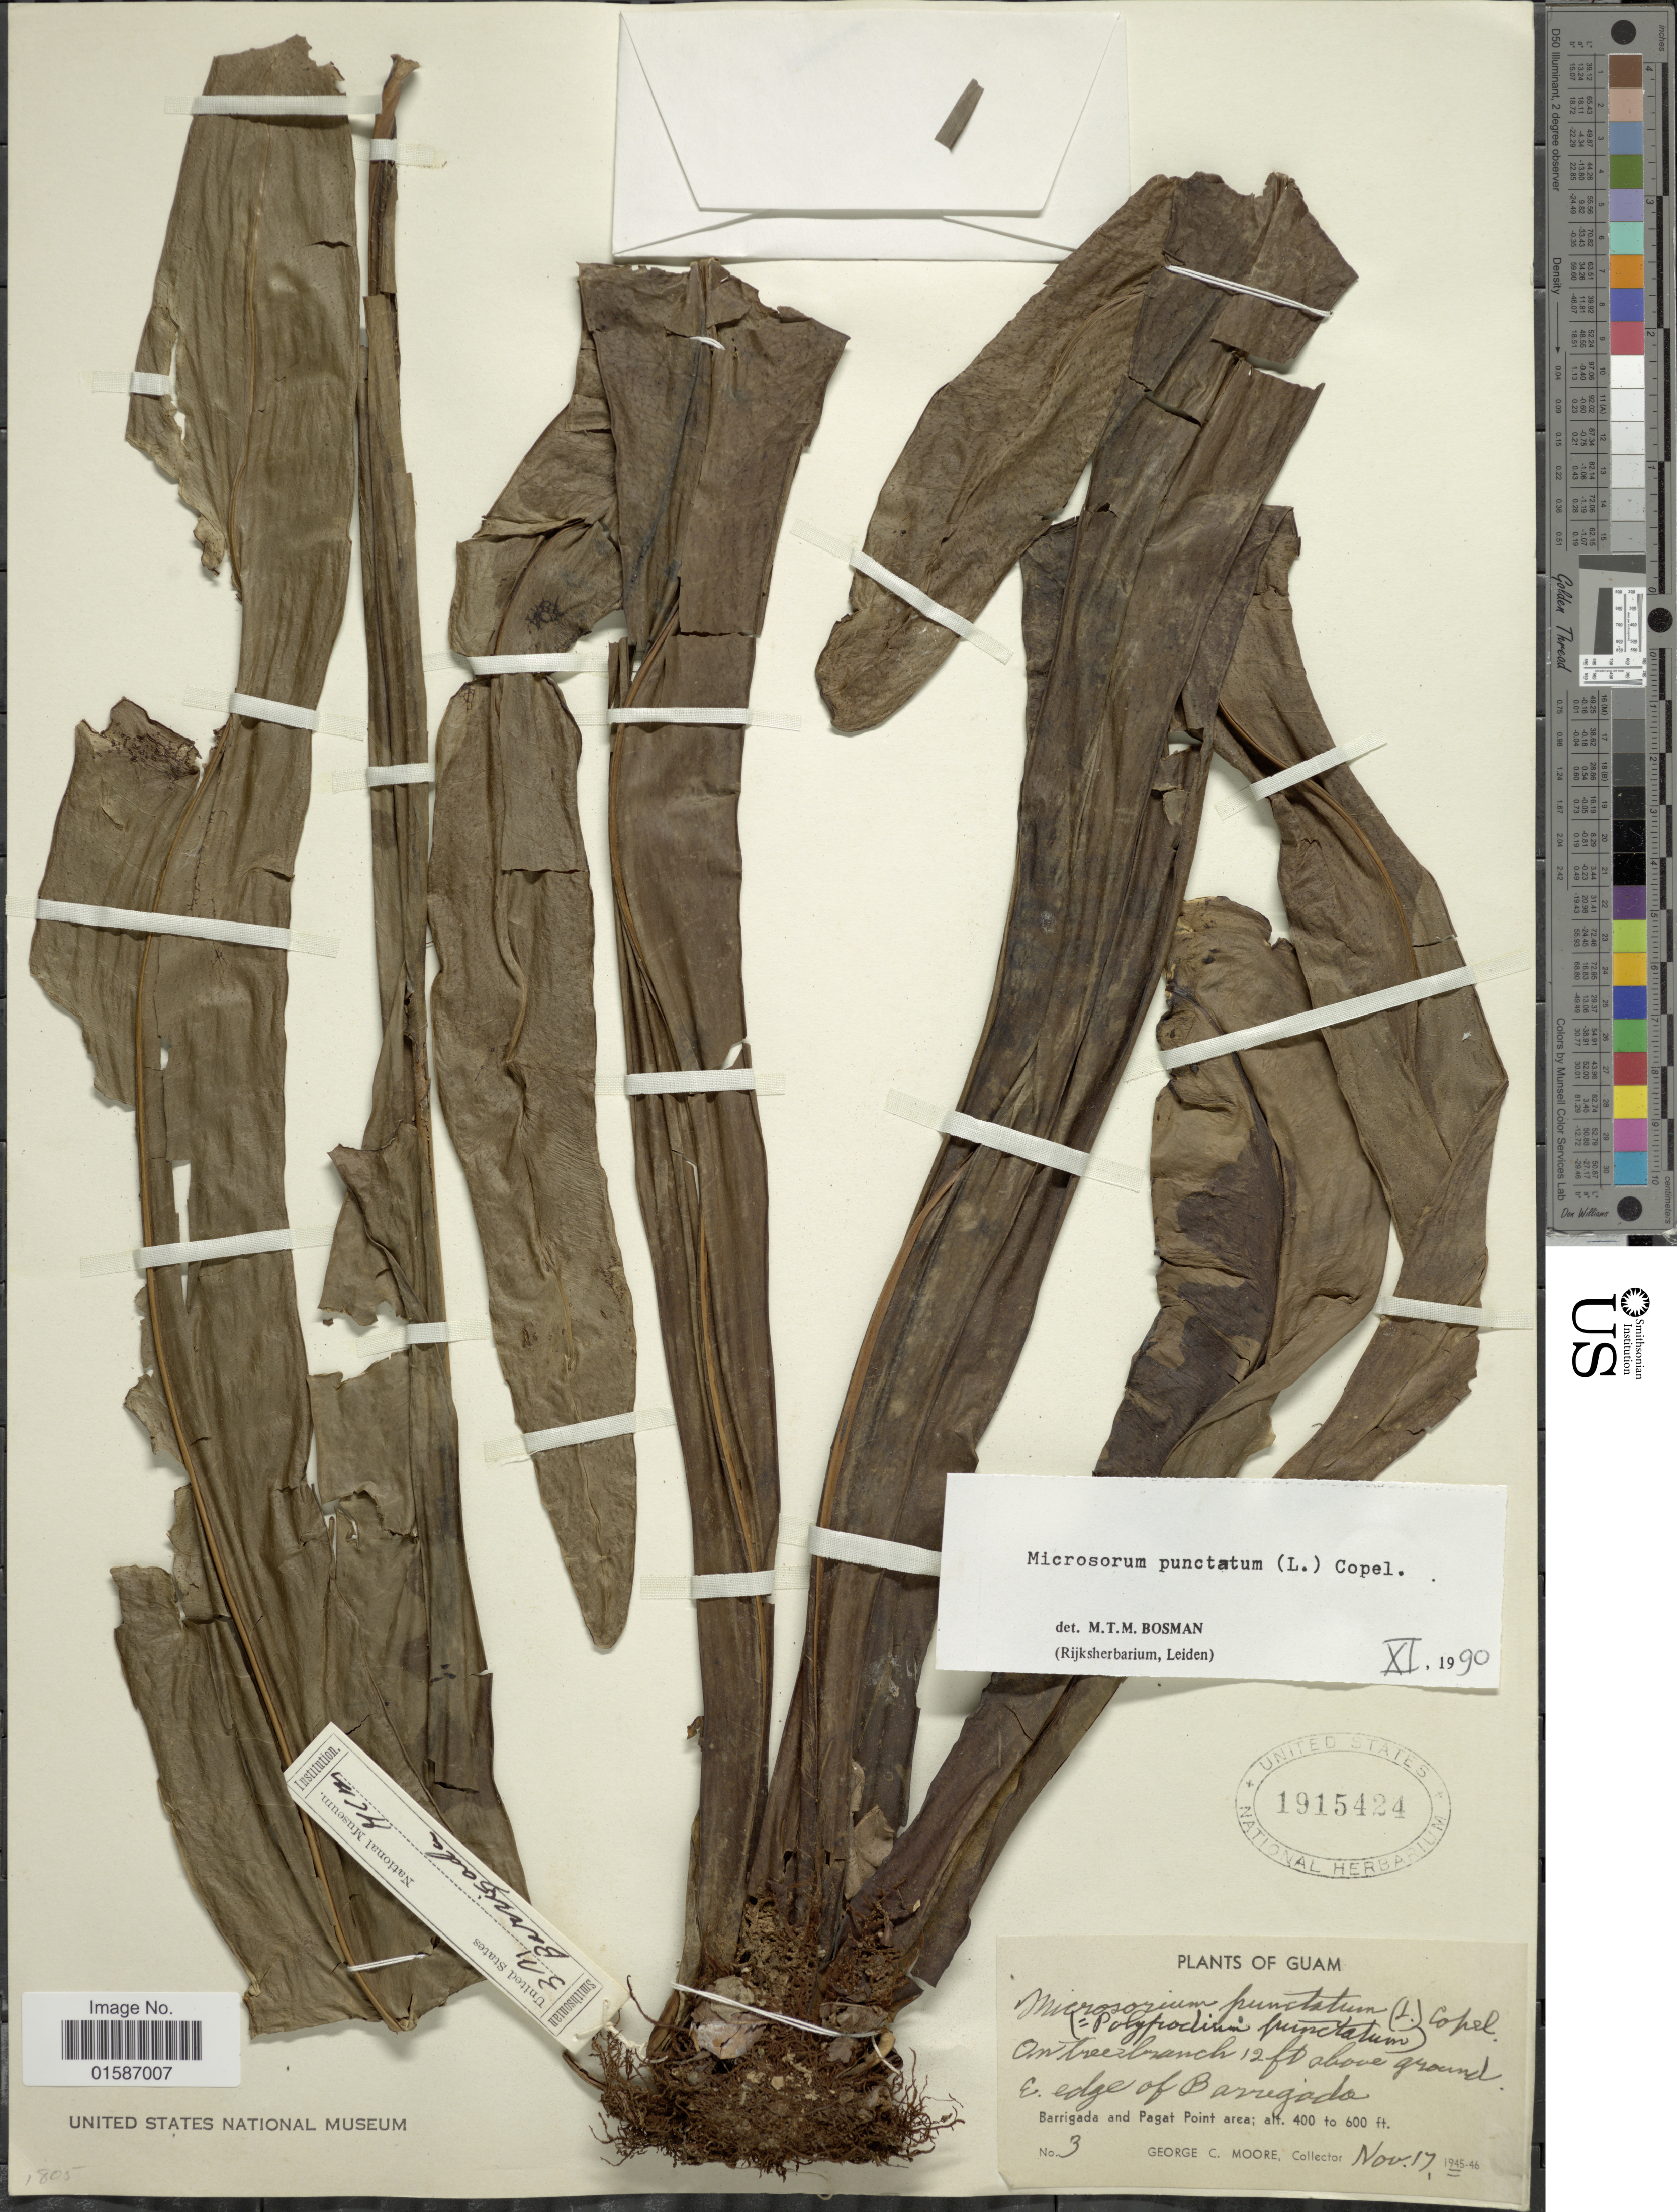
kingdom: Plantae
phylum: Tracheophyta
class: Polypodiopsida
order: Polypodiales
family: Polypodiaceae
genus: Microsorum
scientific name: Microsorum punctatum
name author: (L.) Copel.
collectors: G. C. Moore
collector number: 3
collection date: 1945-11-17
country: Guam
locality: E edge of Barrigado, Barrigada and Pagat Point area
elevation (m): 122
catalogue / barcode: US 1915424